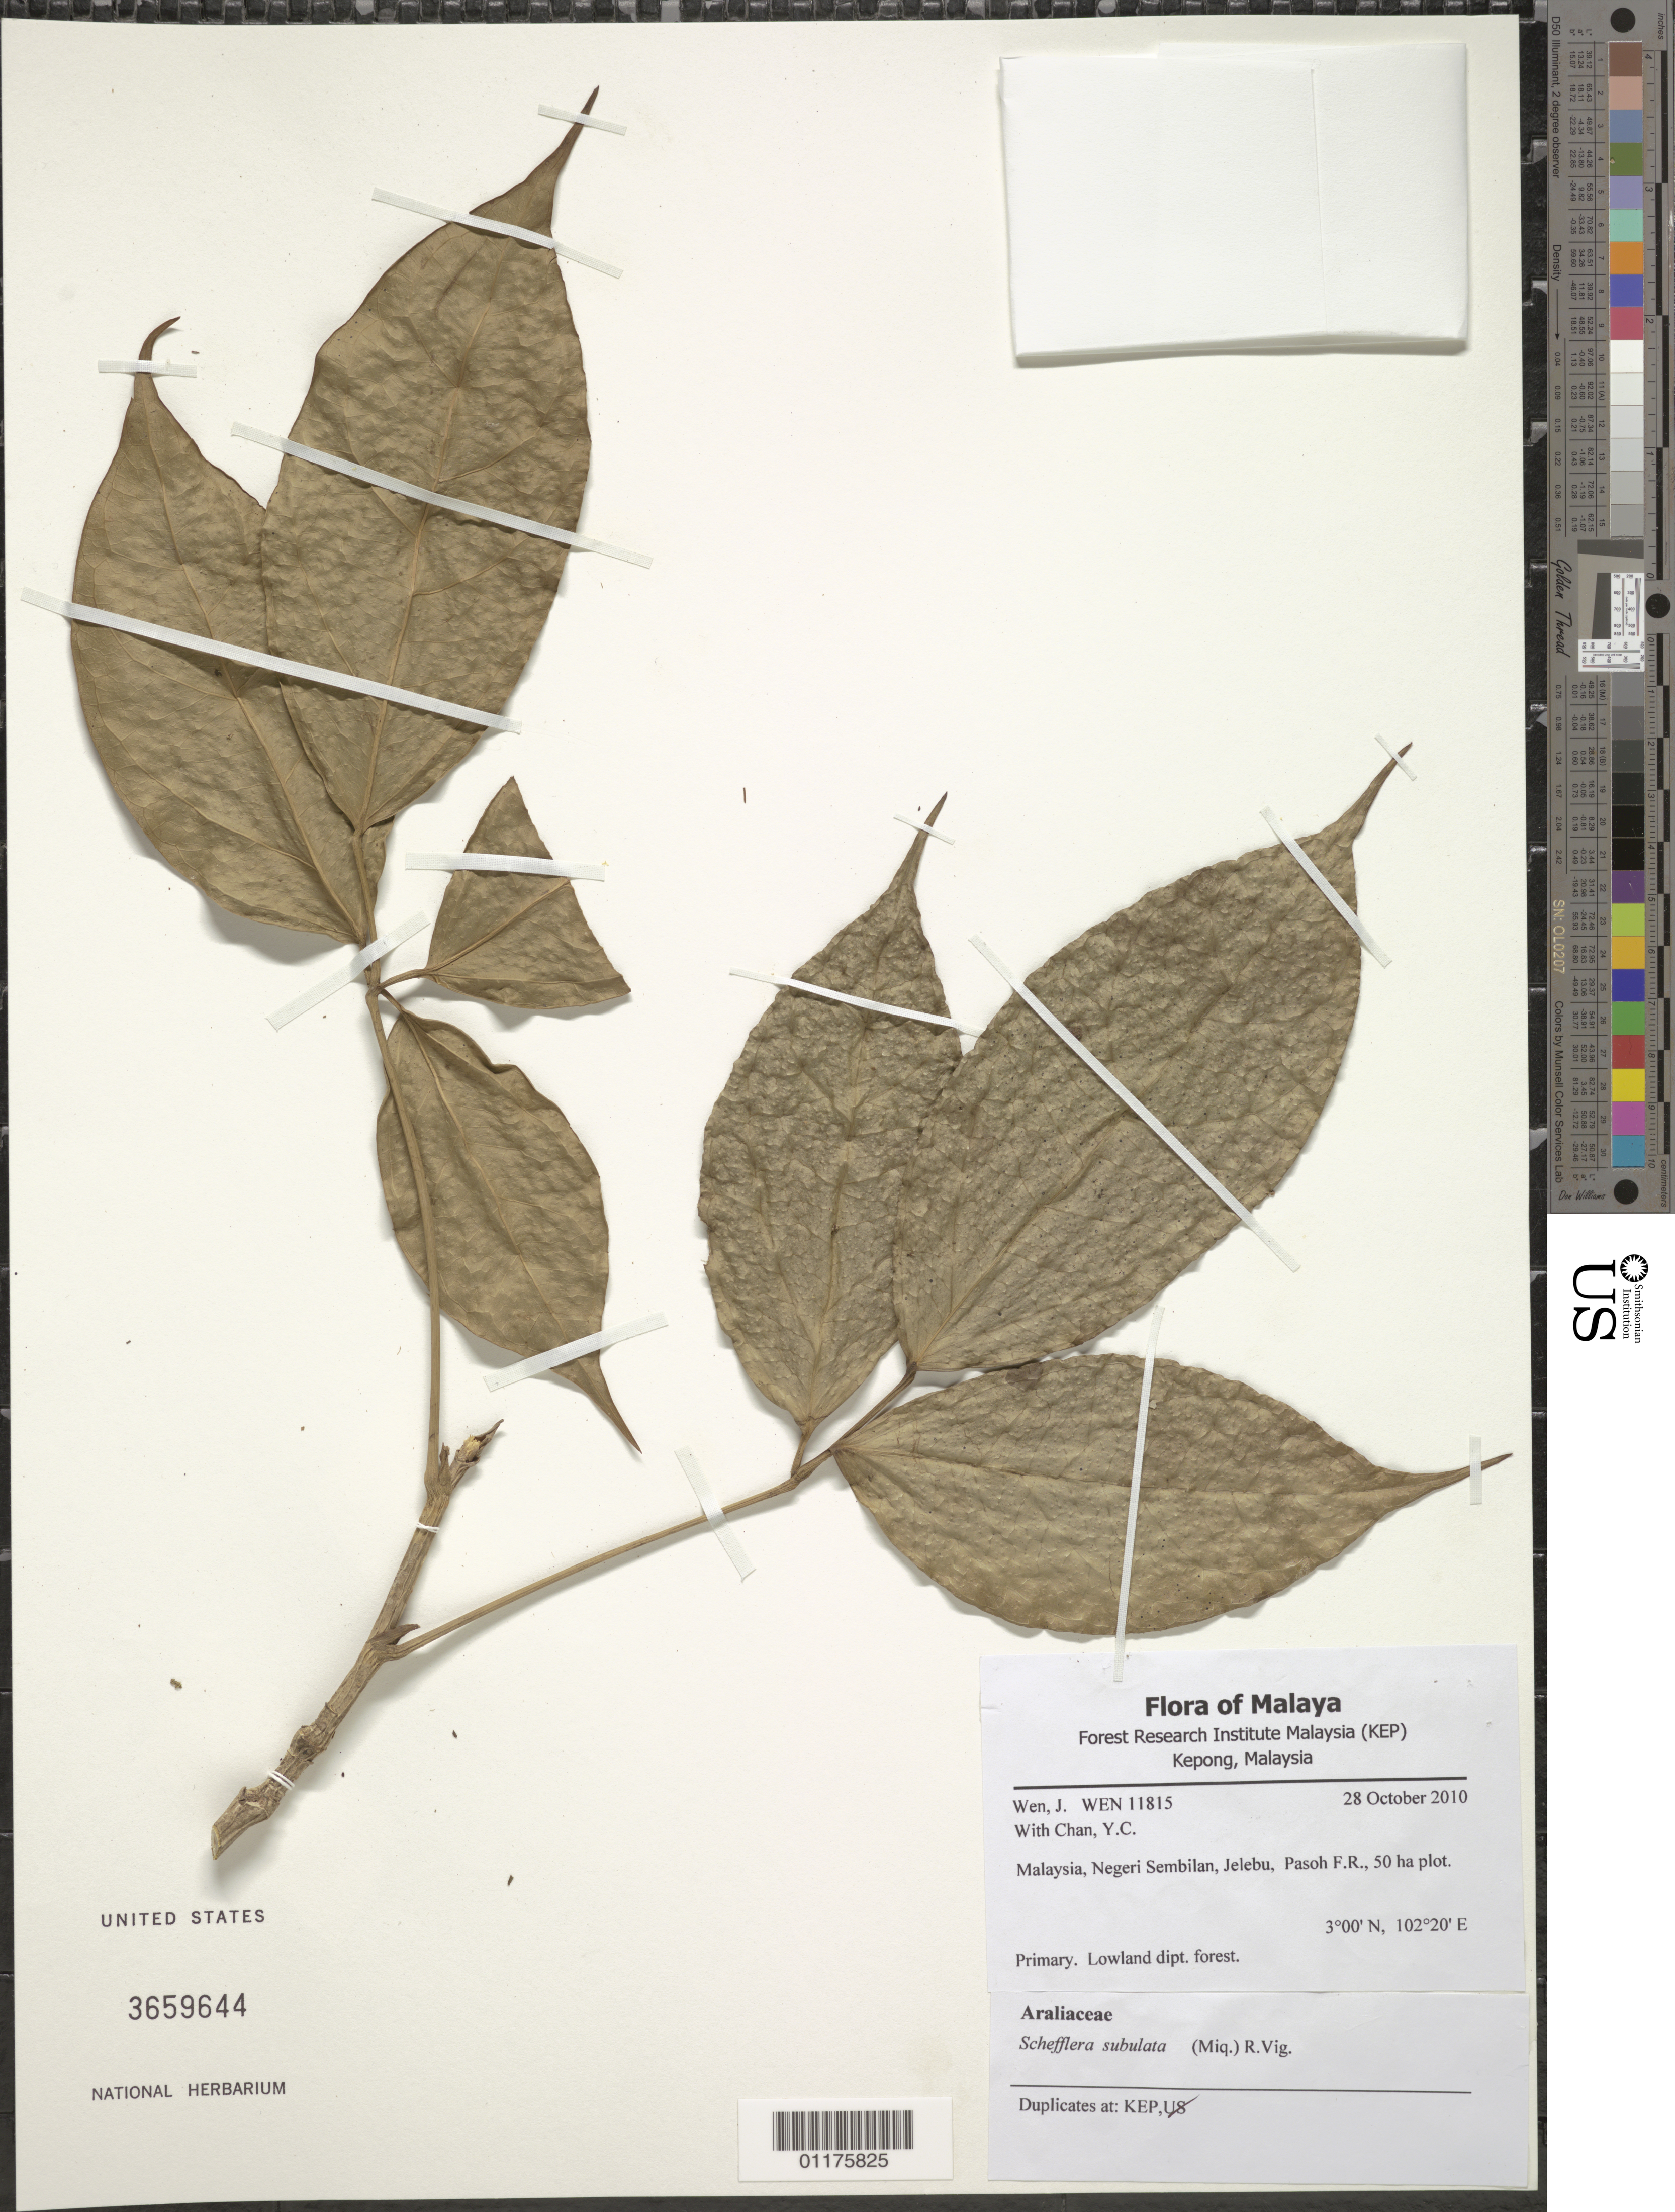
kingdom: Plantae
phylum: Tracheophyta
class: Magnoliopsida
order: Apiales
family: Araliaceae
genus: Schefflera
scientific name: Schefflera subulata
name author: (Miq.) R. Vig.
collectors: J. Wen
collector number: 11815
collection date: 2010-10-28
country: Malaysia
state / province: Selangor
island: Borneo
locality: Pasoh, near the 50 ha. permanent plot of Forest Research Institute Malayasia.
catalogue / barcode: US 3659644